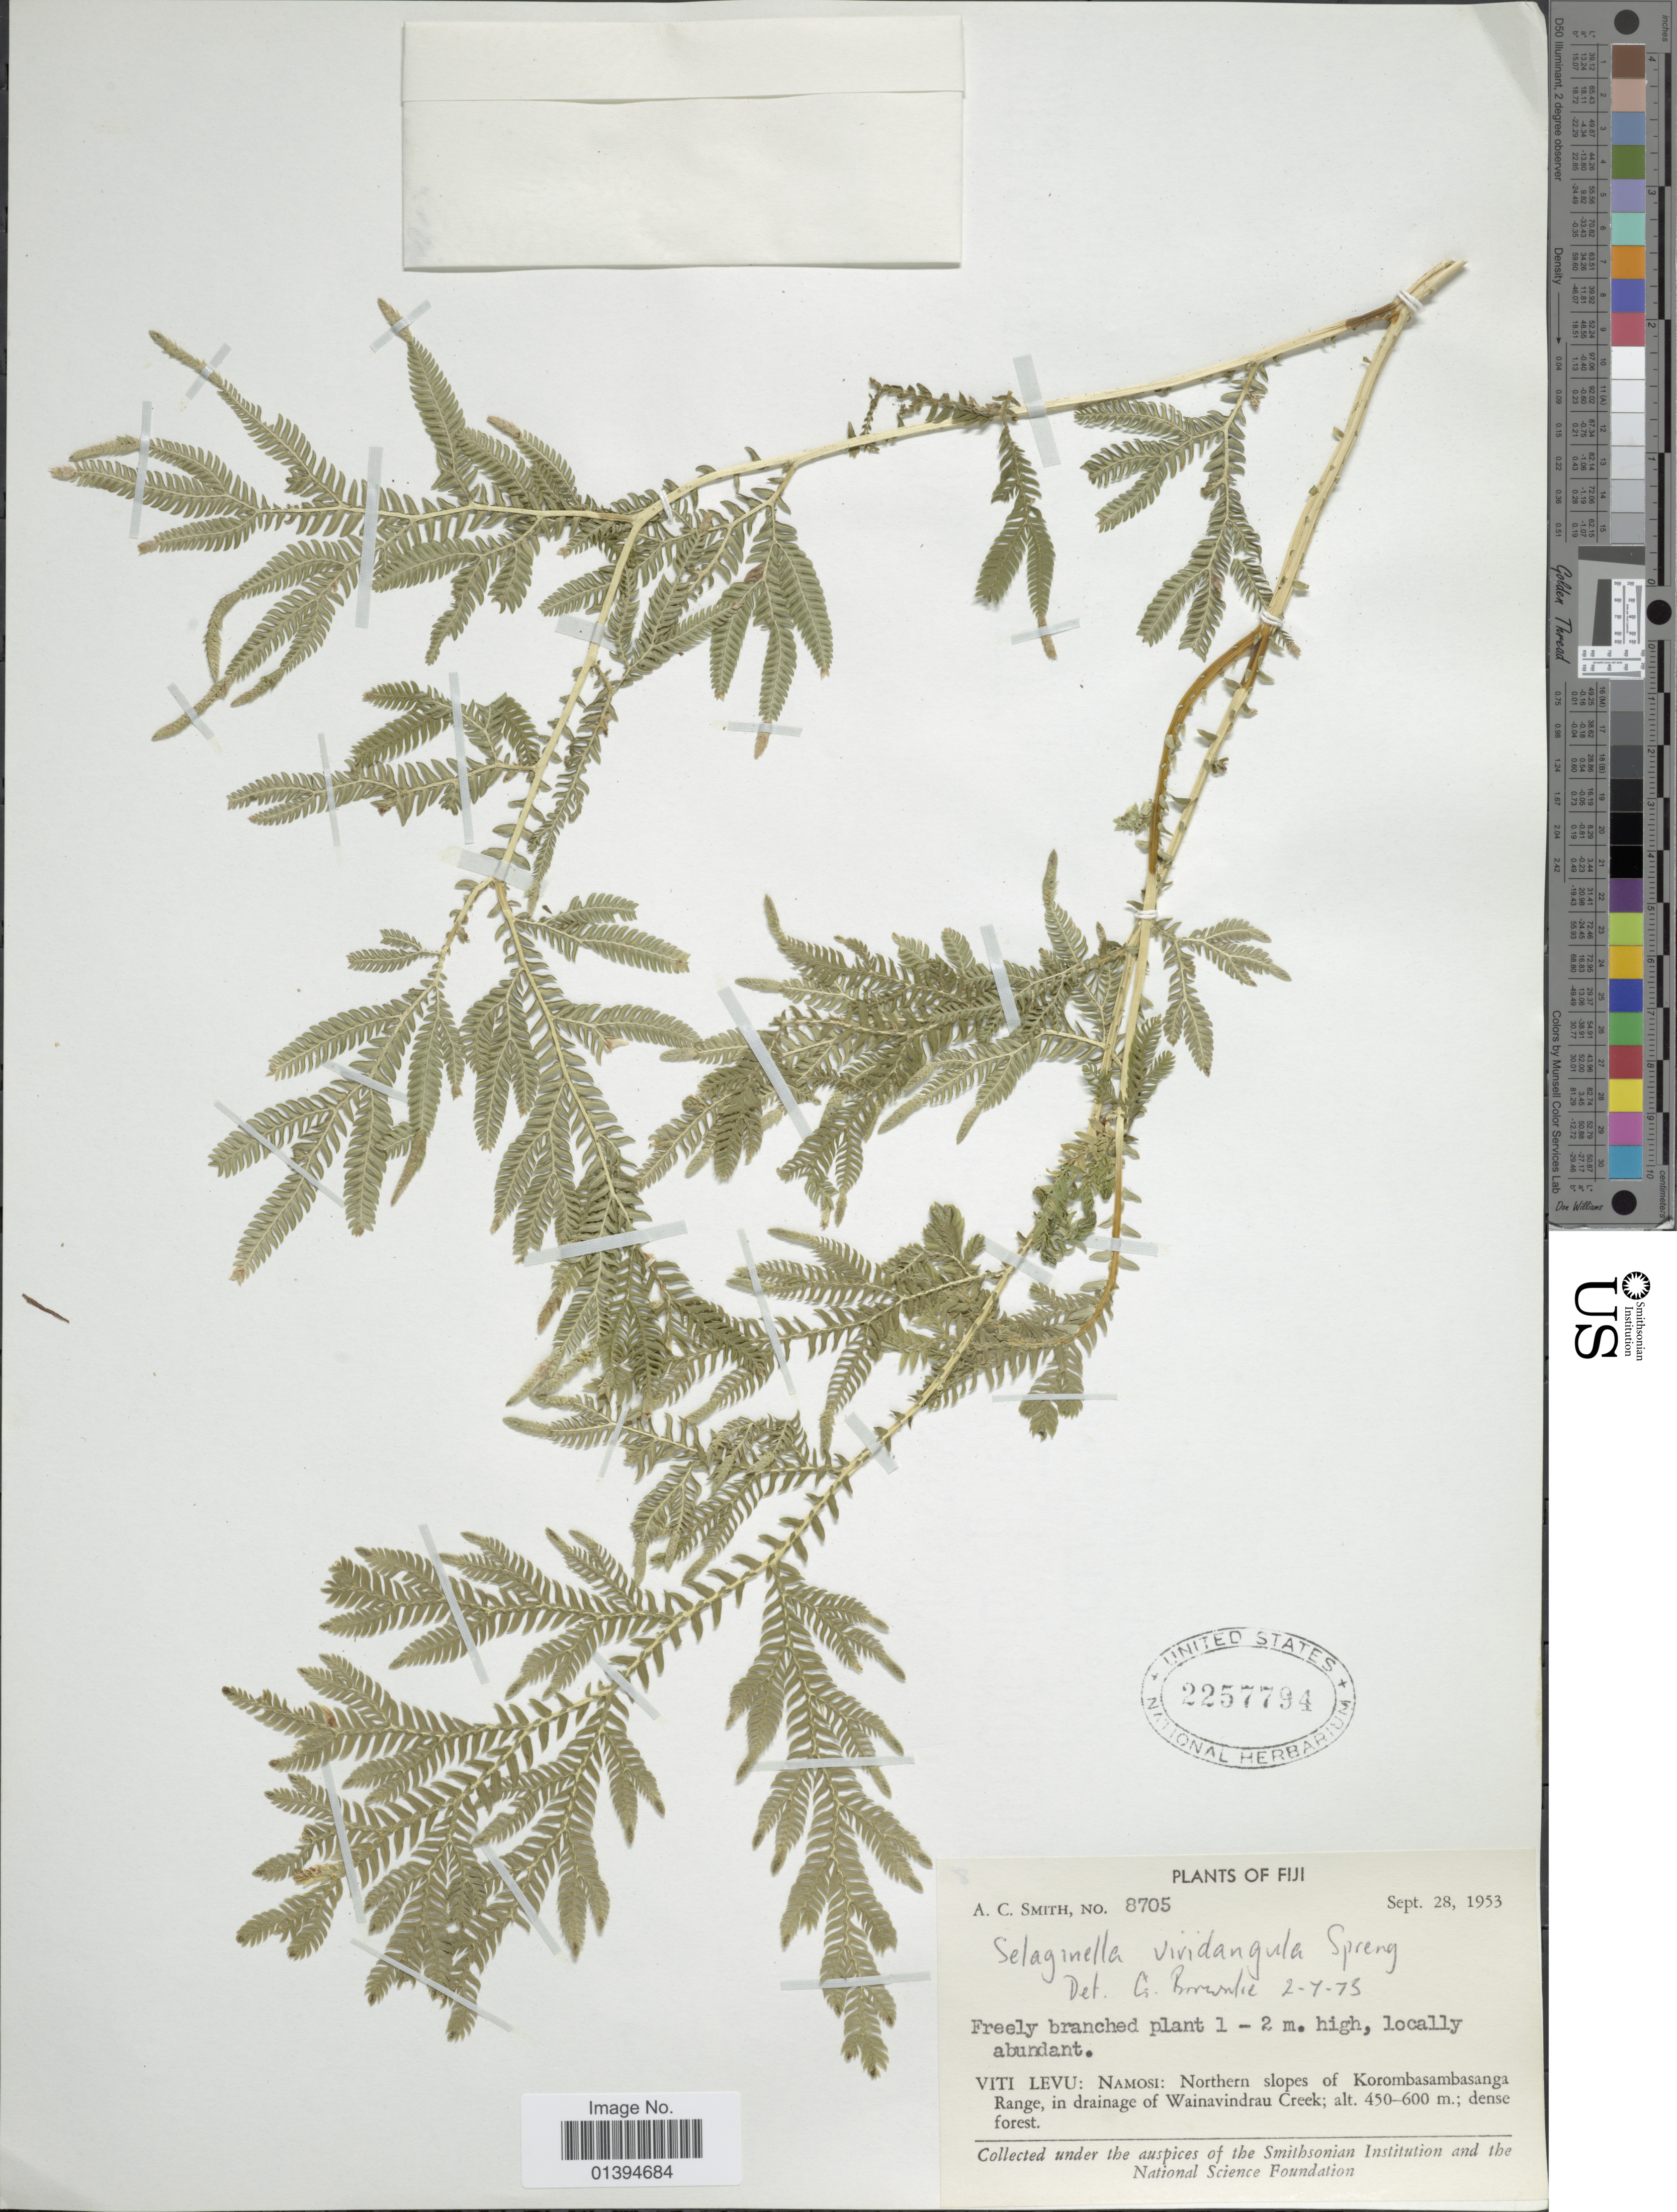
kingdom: Plantae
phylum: Tracheophyta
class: Lycopodiopsida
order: Selaginellales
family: Selaginellaceae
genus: Selaginella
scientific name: Selaginella viridangula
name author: Spring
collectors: A. C. Smith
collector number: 8705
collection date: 1953-09-28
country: Fiji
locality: Viti Levi: Namosi: Northern slopes of Korombasambasanga Range, in drainage of Wainavindrau Creek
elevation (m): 450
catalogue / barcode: US 2257794